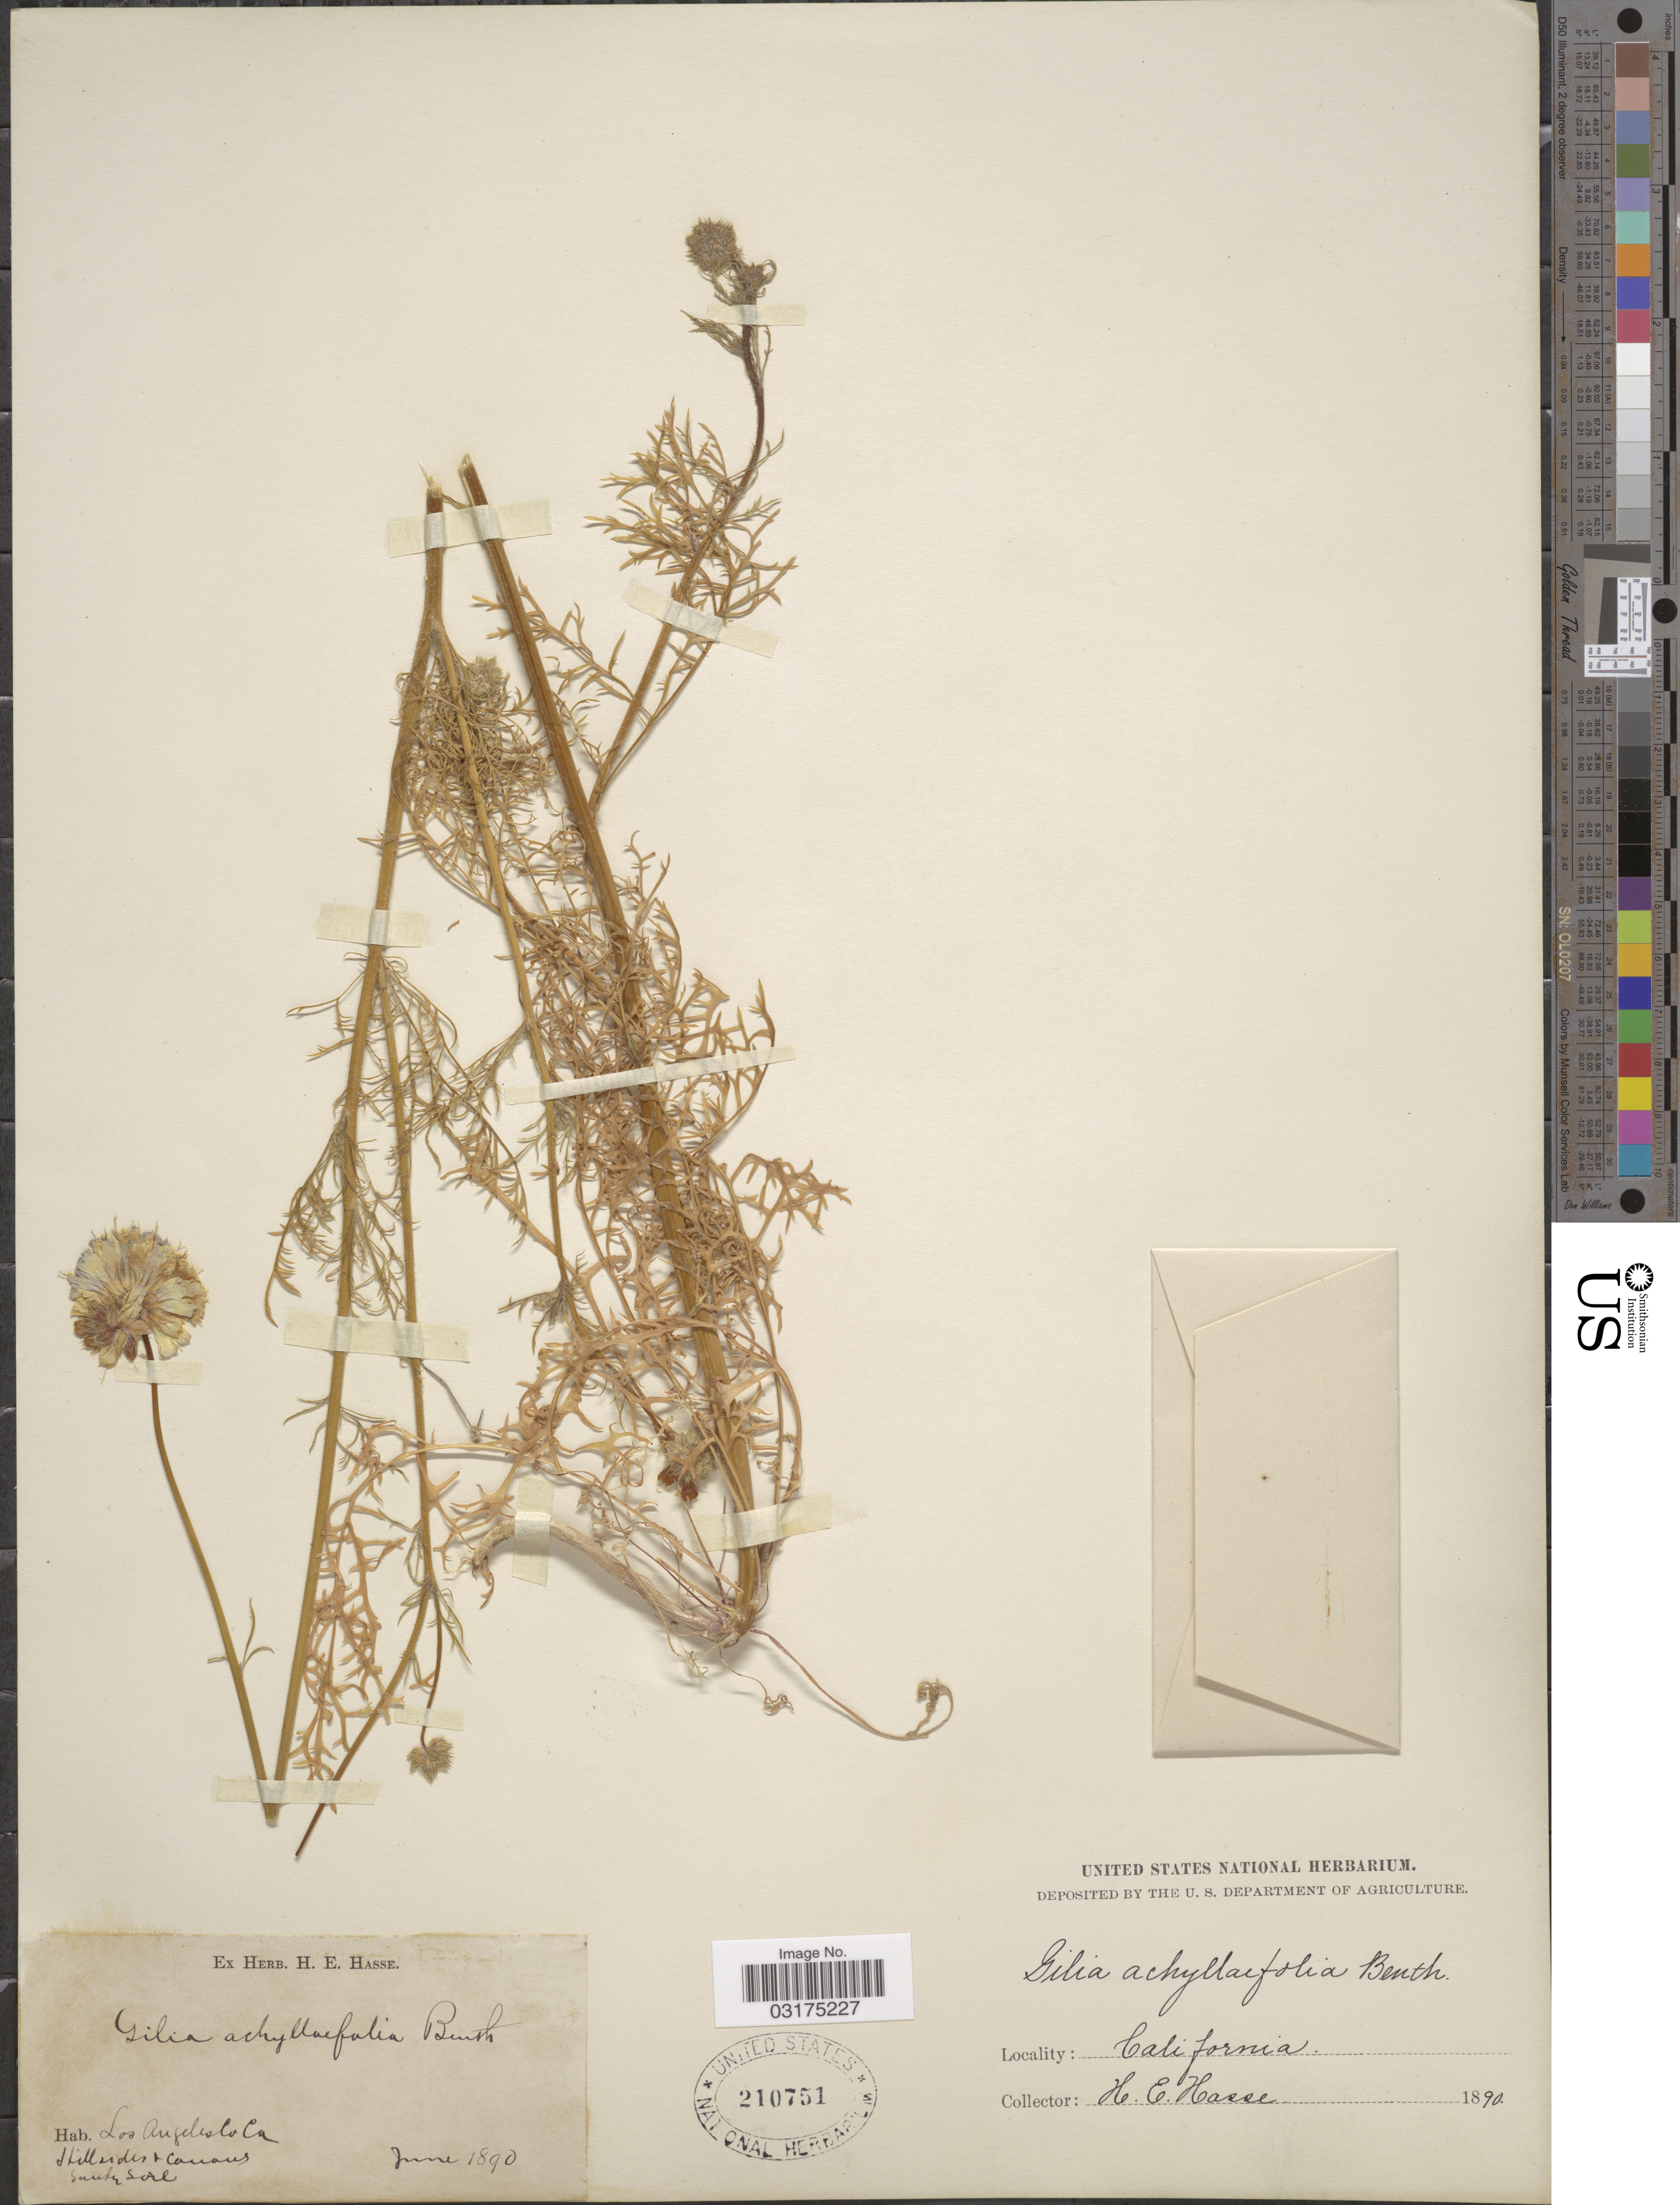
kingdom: Plantae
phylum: Tracheophyta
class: Magnoliopsida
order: Ericales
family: Polemoniaceae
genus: Gilia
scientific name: Gilia capitata subsp. abrotanifolia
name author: (Nutt. ex Greene) V.E. Grant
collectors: H. E. Hasse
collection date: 1890-06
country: United States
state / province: California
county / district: Los Angeles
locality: Los Angeles Co.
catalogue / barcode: US 210751